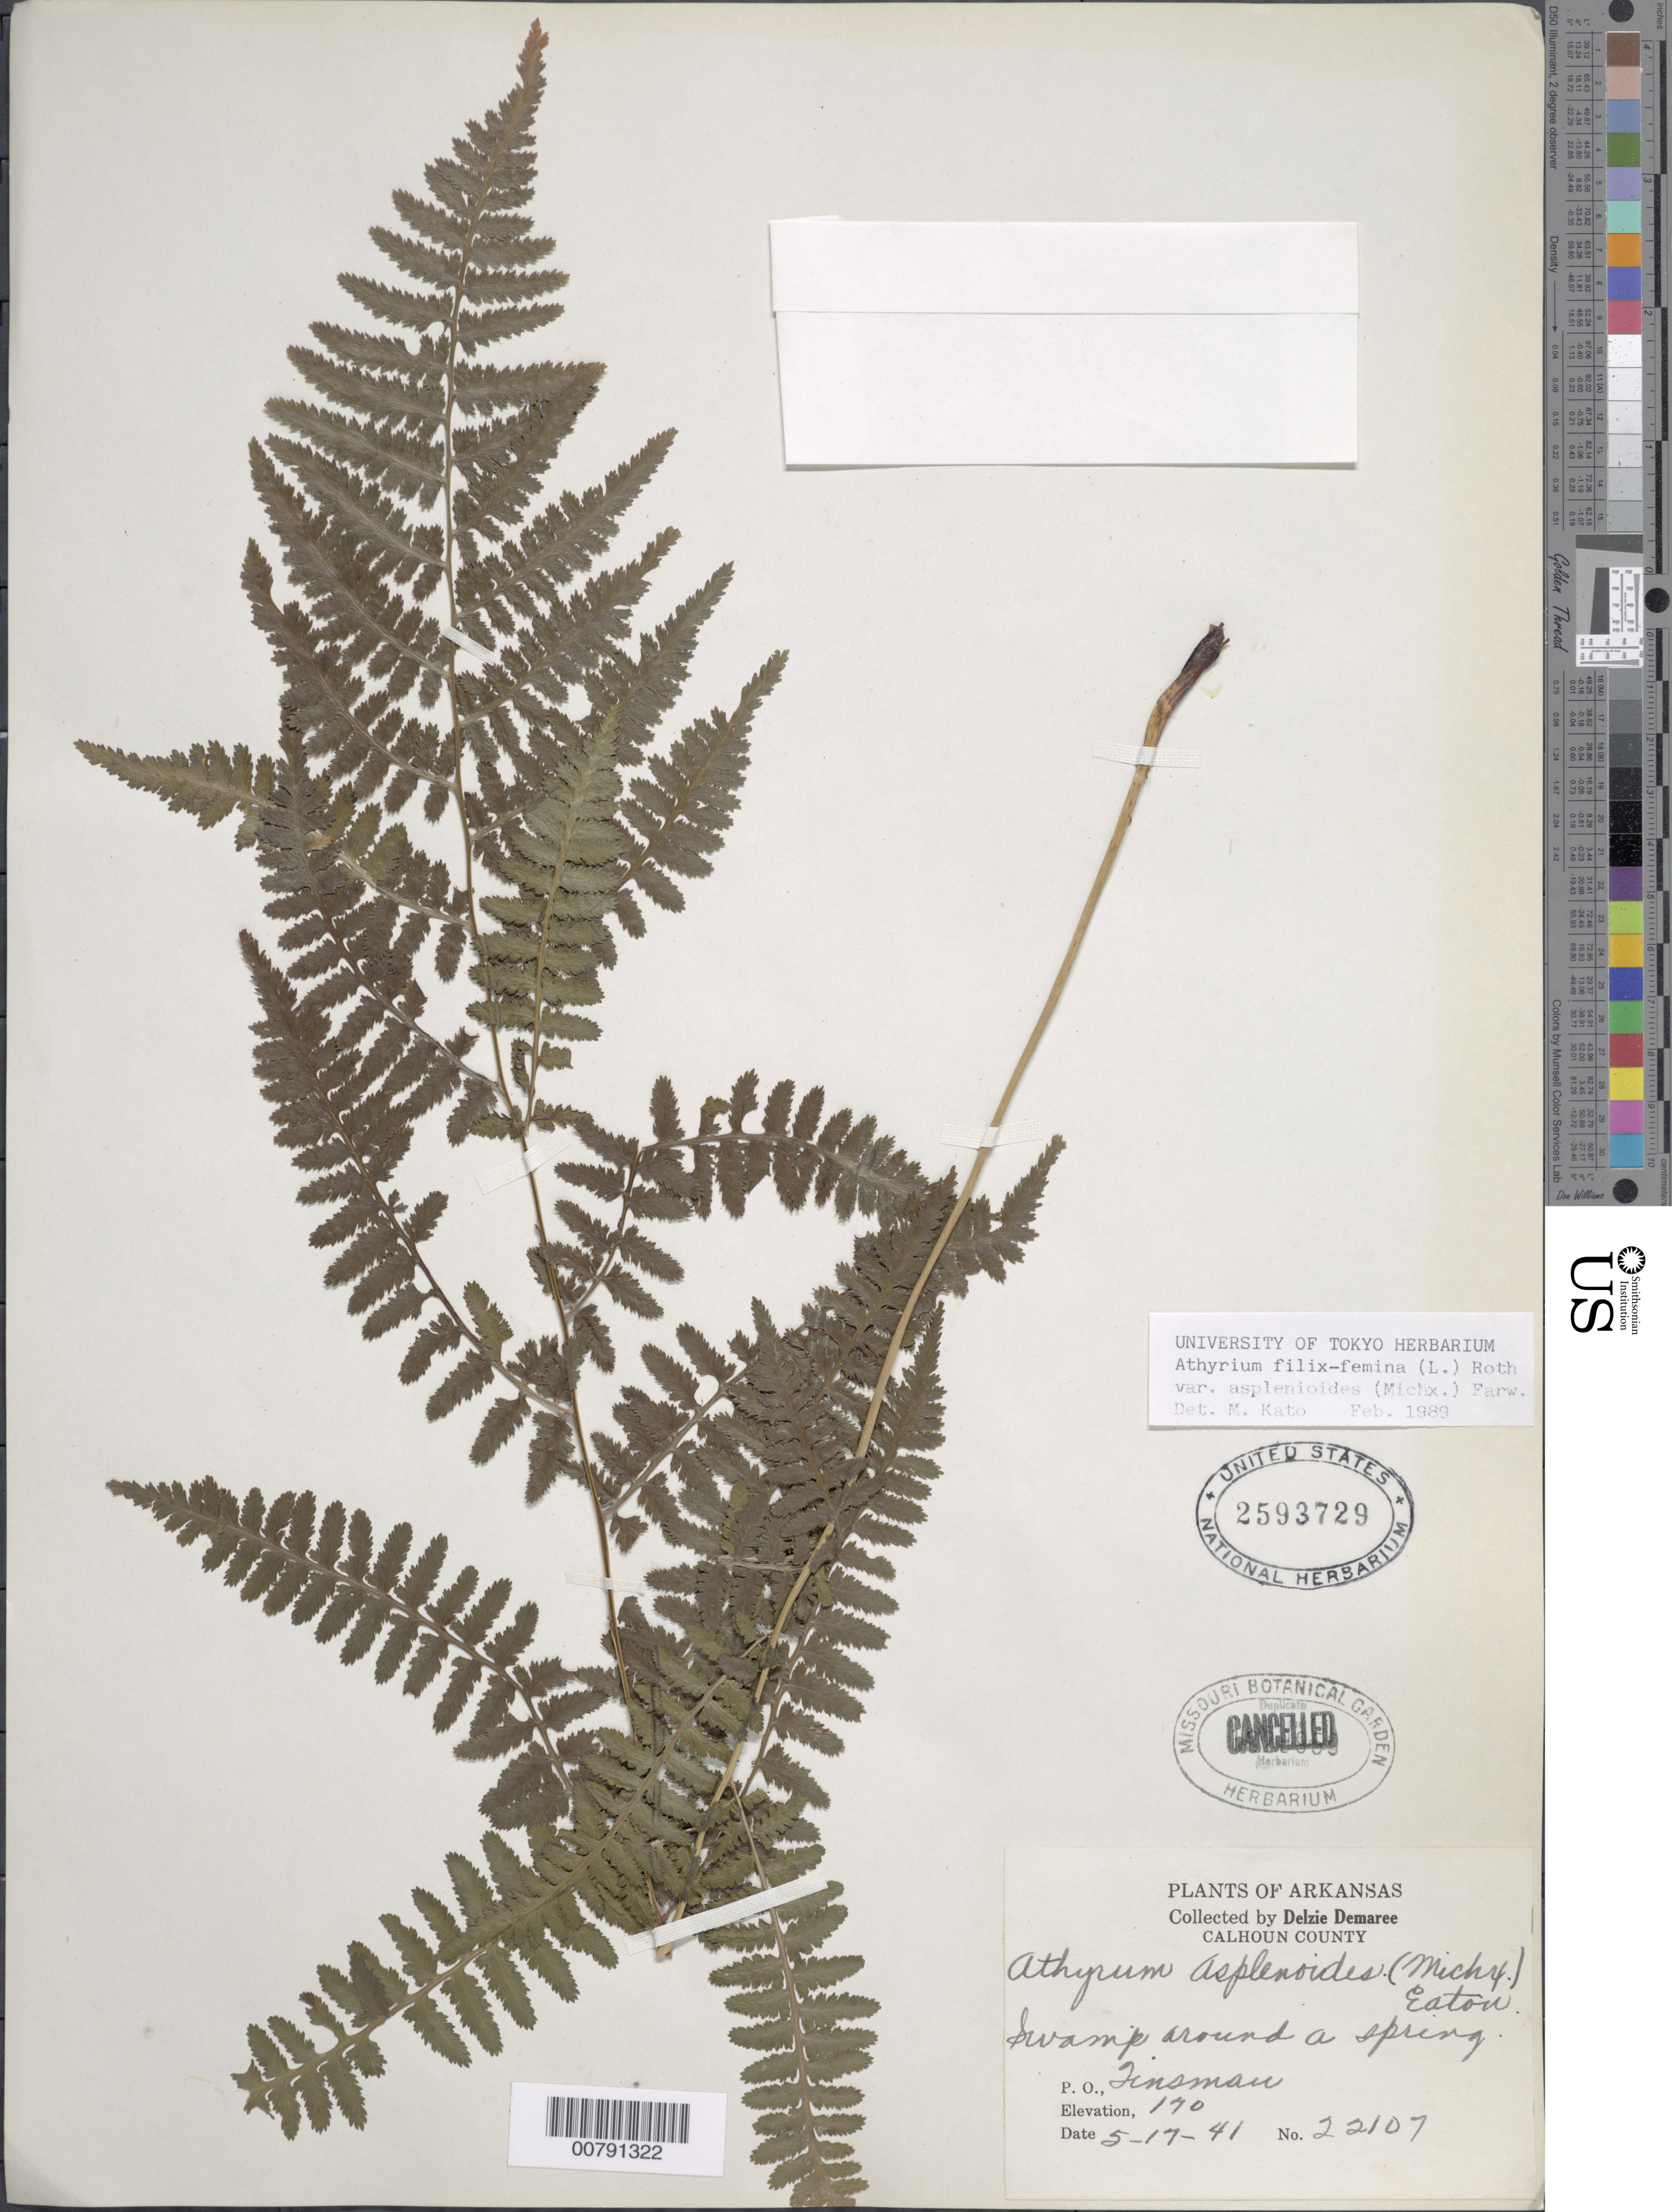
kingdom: Plantae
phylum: Tracheophyta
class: Polypodiopsida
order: Polypodiales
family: Athyriaceae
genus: Athyrium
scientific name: Athyrium filix-femina subsp. asplenioides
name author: (Michx.) Hultén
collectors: D. Demaree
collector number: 22107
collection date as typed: Transcribed d/m/y: 17/5/41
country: United States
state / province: Arkansas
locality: Calhoun County, Tinsman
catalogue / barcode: US 2593729